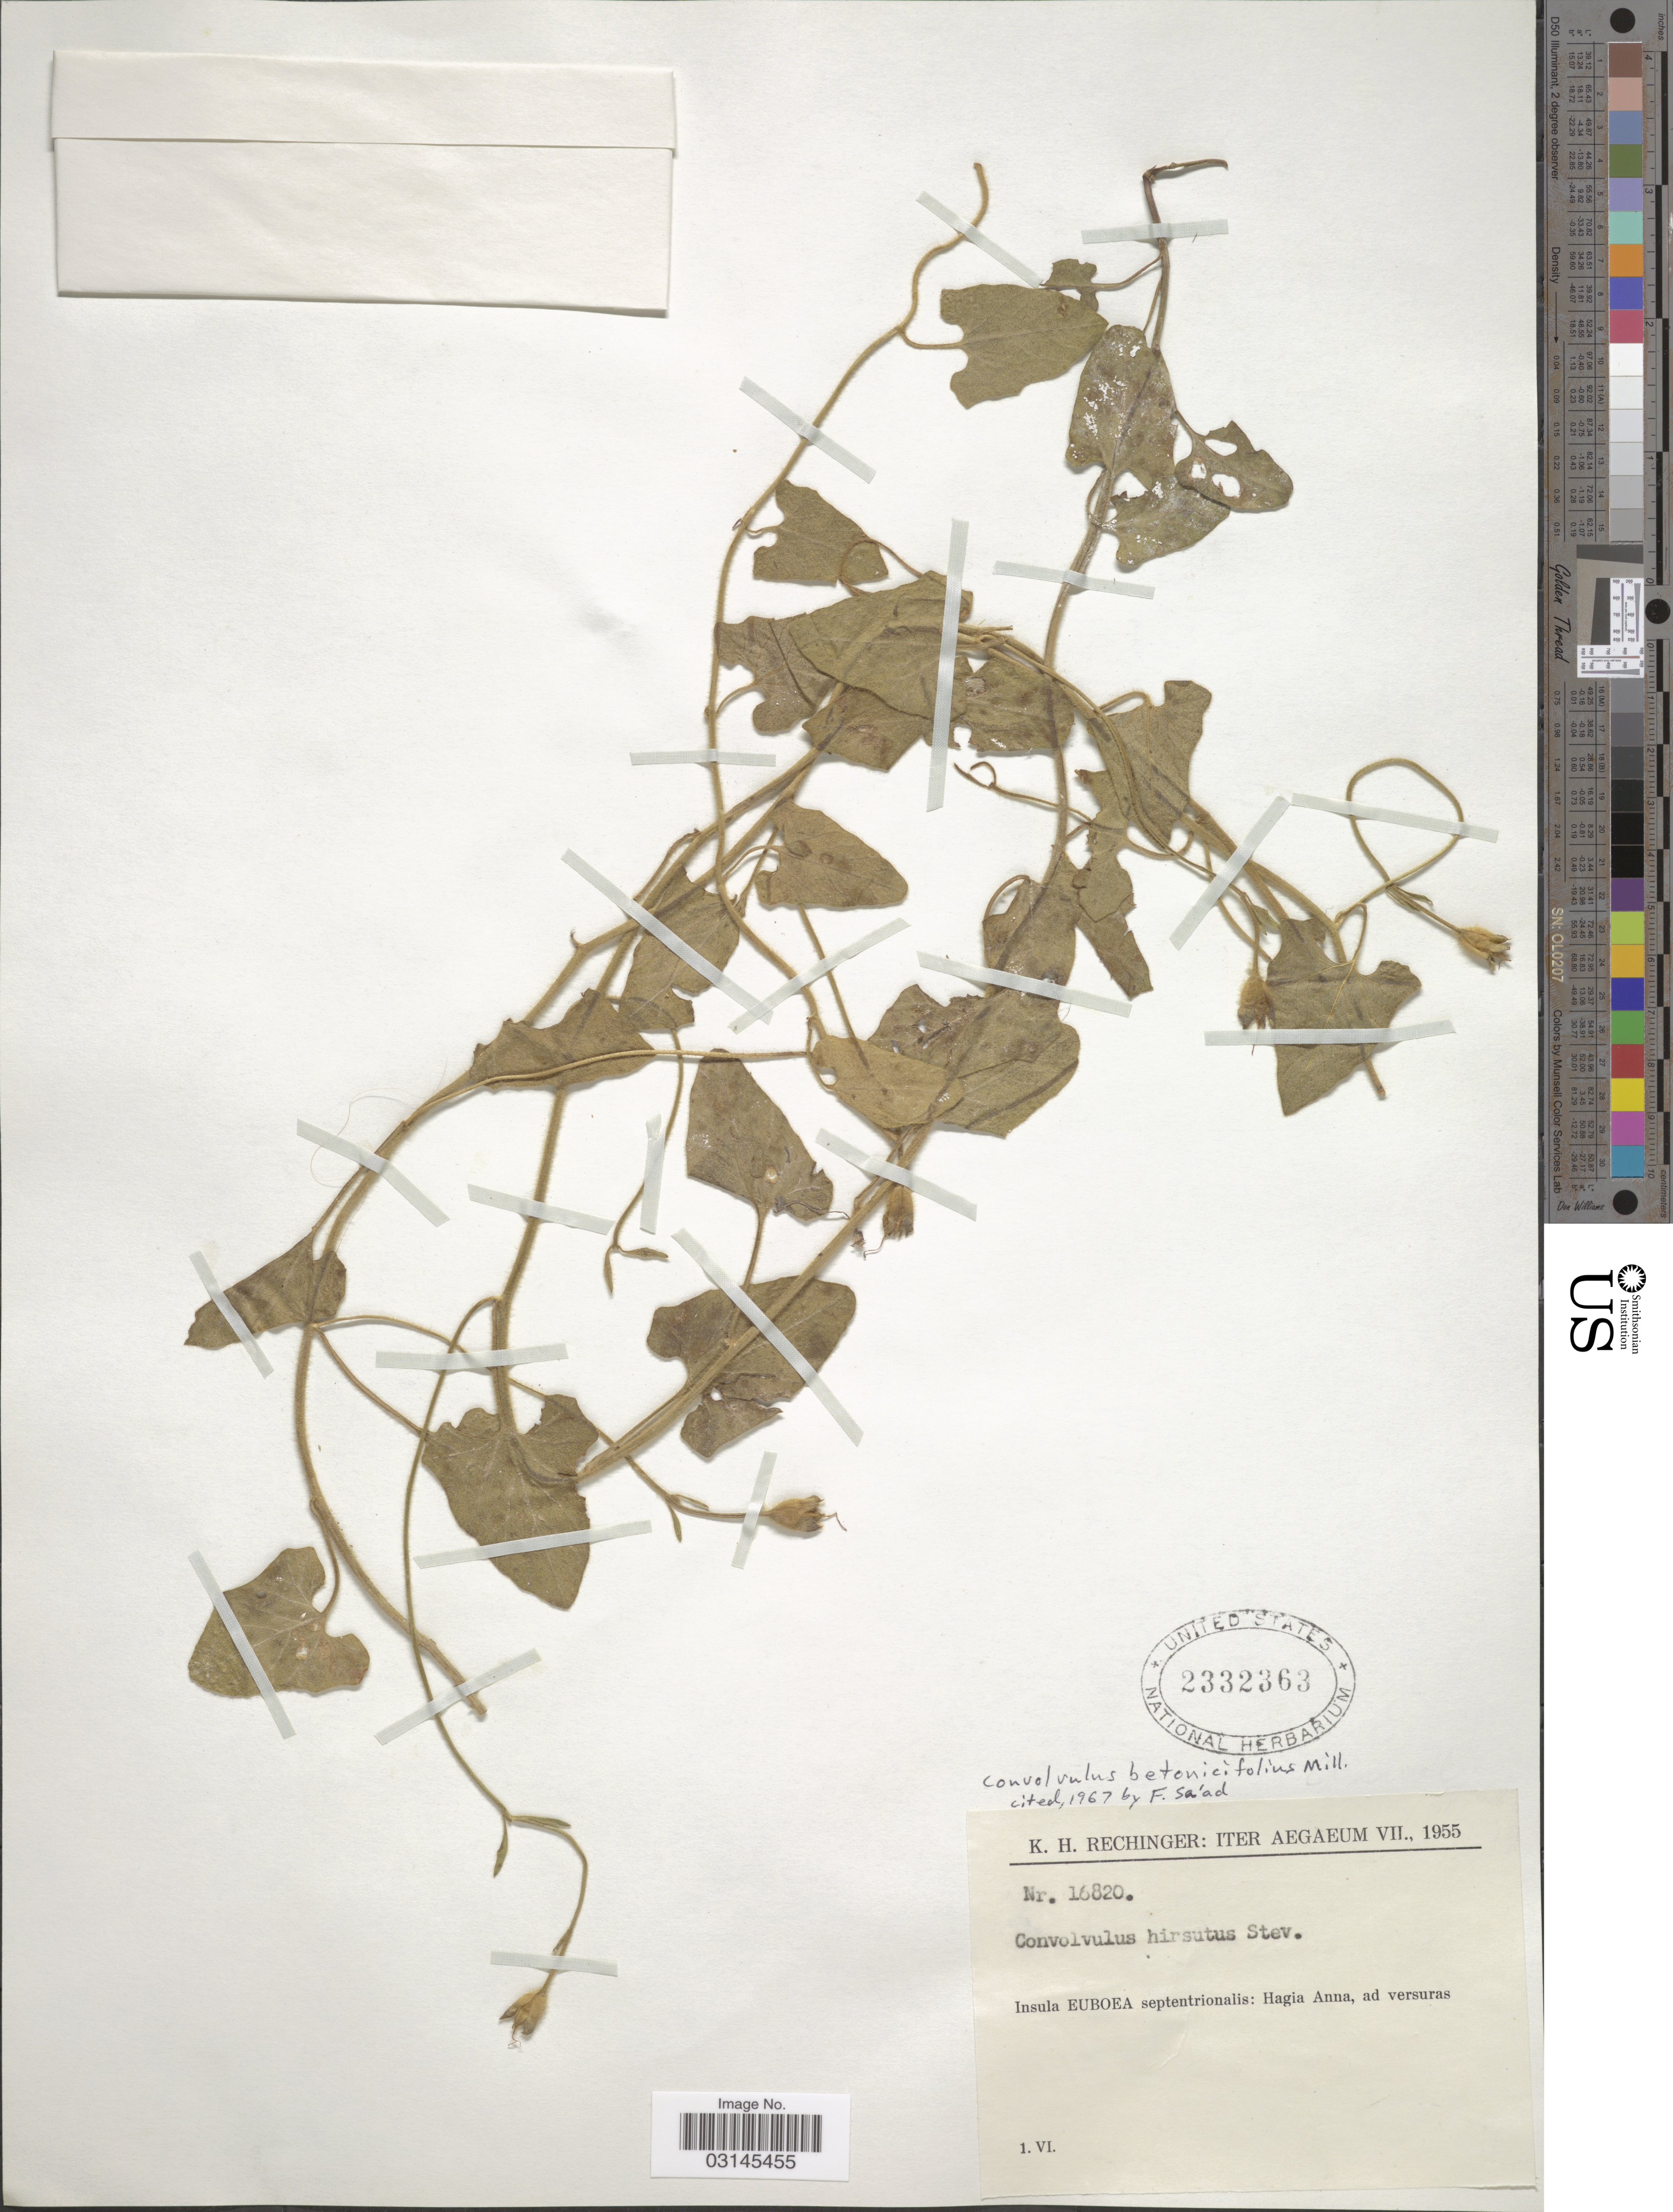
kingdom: Plantae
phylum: Tracheophyta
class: Magnoliopsida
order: Solanales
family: Convolvulaceae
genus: Convolvulus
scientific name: Convolvulus betonicifolius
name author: Mill.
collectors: K. H. Rechinger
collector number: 16820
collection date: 1955-06-01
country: Greece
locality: Aegaeum. Insula Euboea septentrionalis: Hagia Anna.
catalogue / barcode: US 2332363